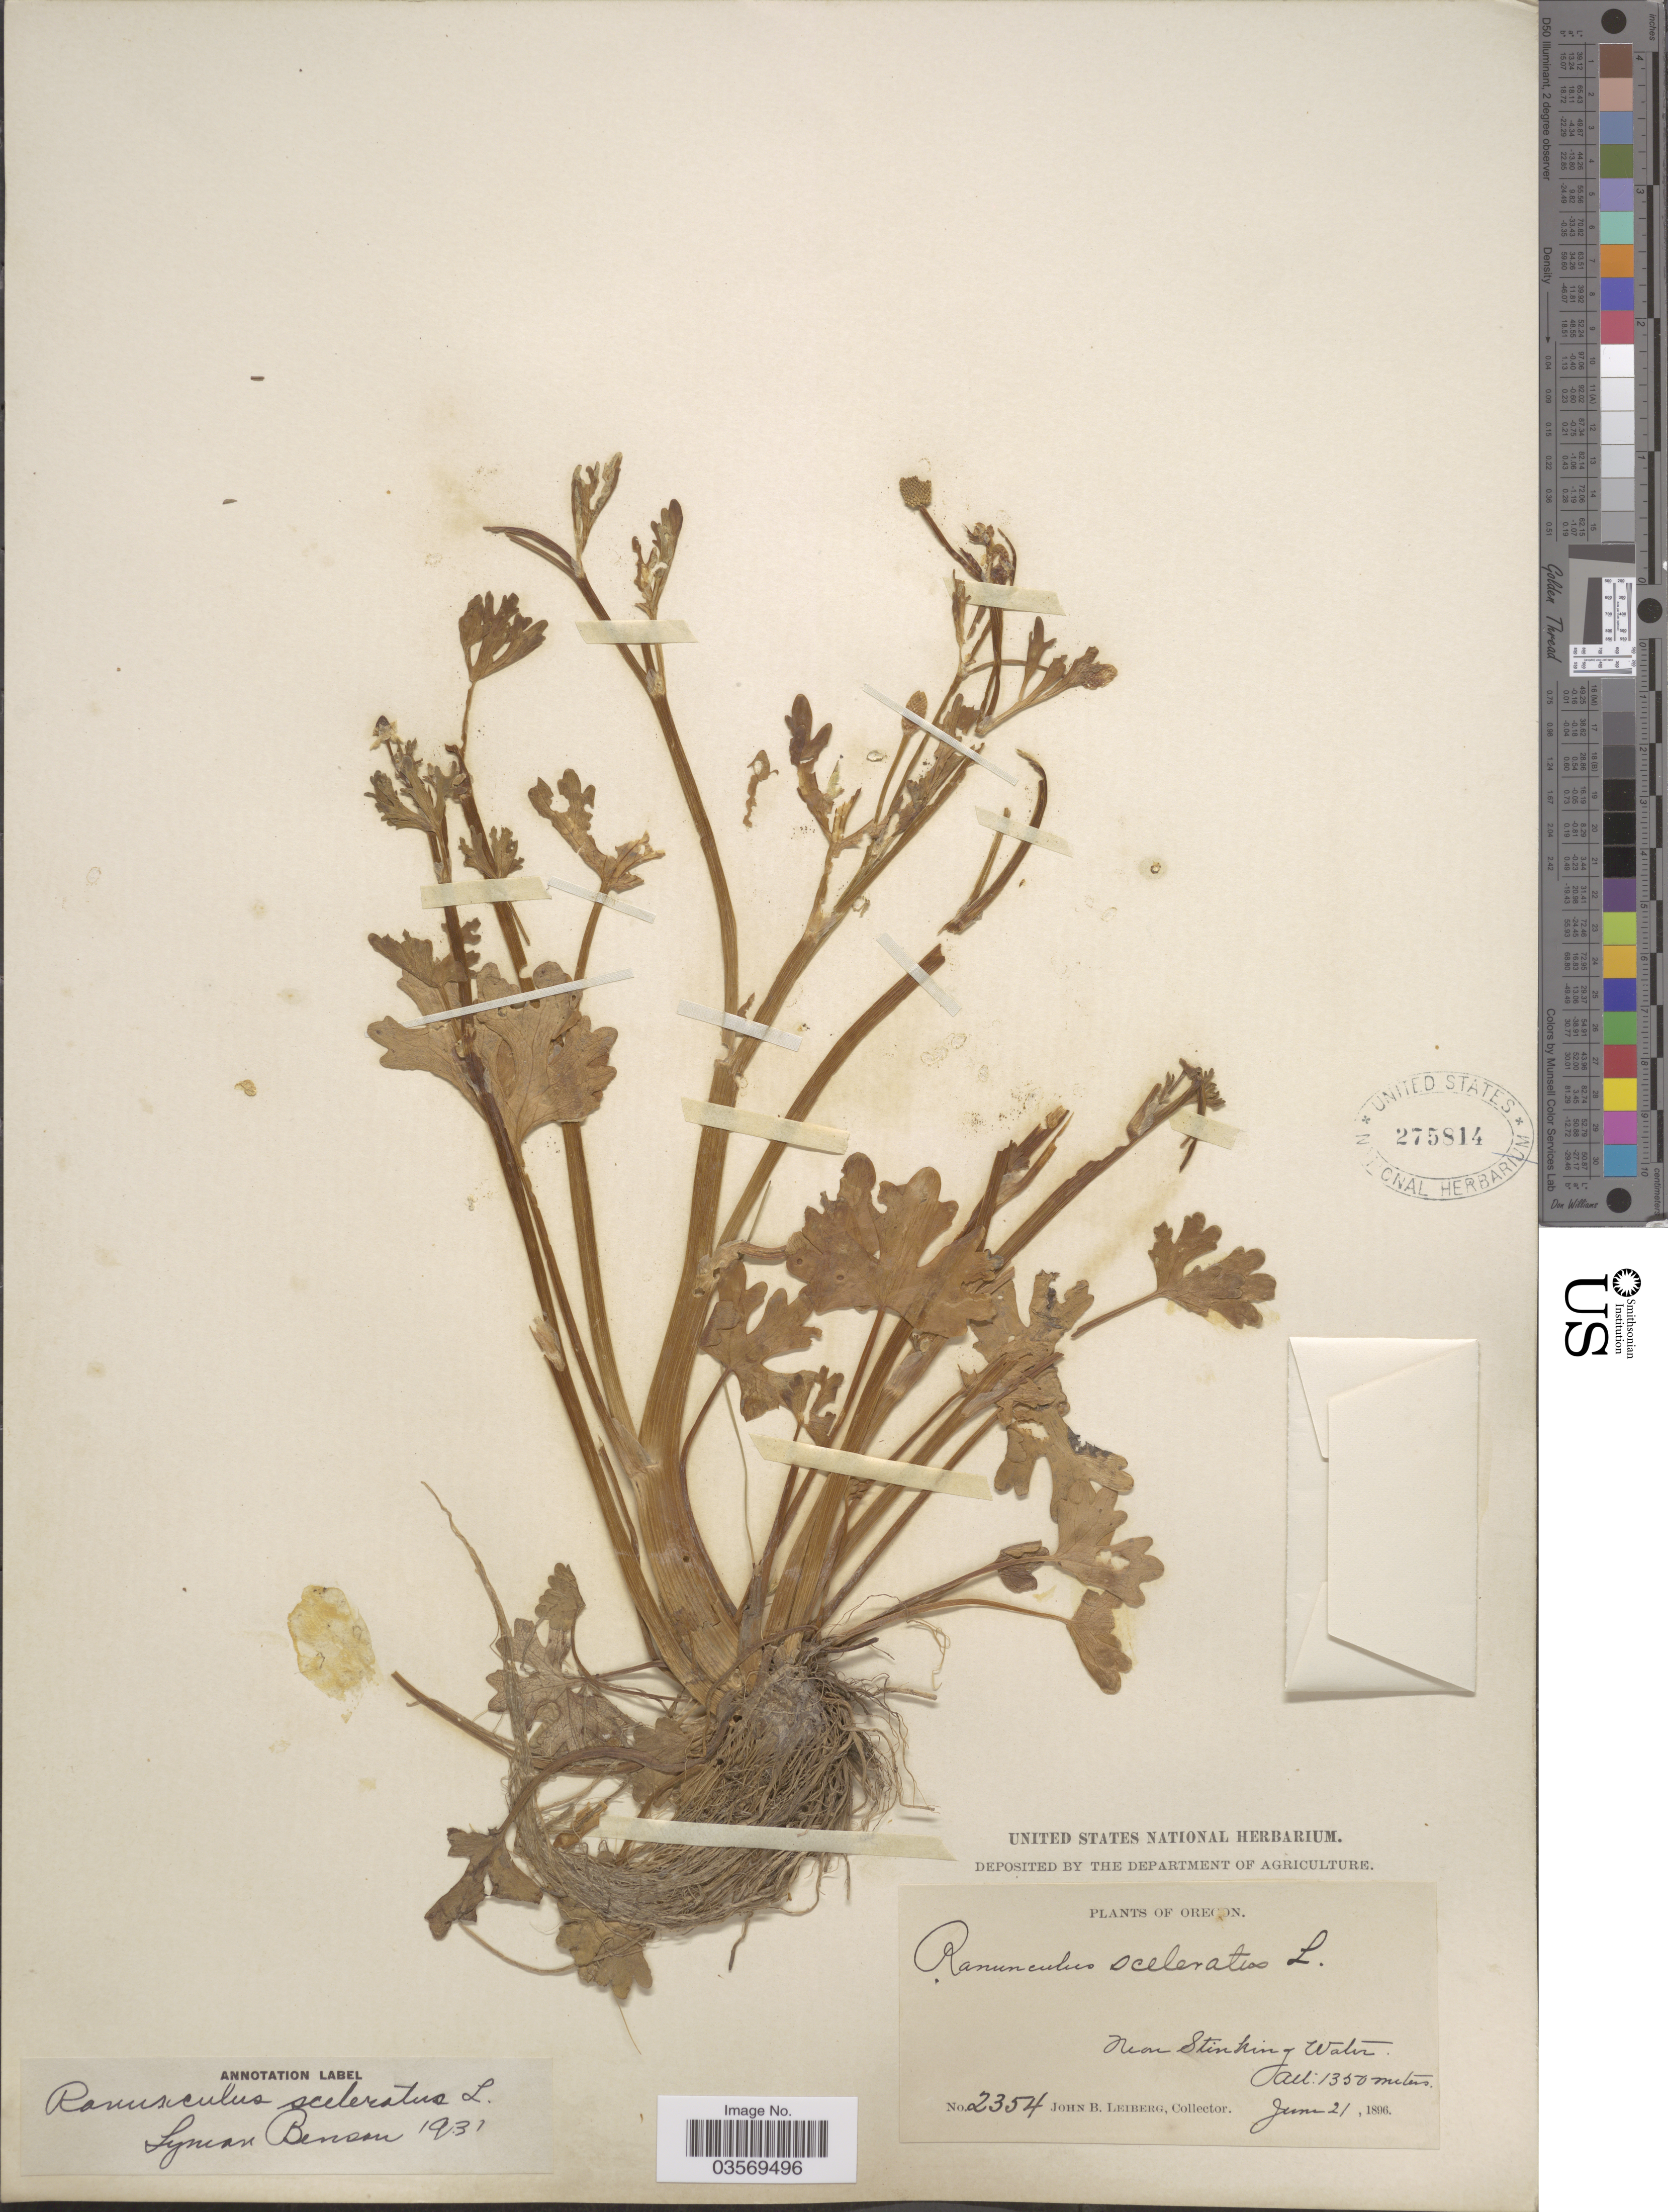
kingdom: Plantae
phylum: Tracheophyta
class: Magnoliopsida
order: Ranunculales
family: Ranunculaceae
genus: Ranunculus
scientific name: Ranunculus sceleratus var. multifidus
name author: Nutt.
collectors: J. B. Leiberg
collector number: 2354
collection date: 1896-06-21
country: United States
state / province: Oregon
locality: Near Stinking Water.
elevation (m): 1350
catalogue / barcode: US 275814